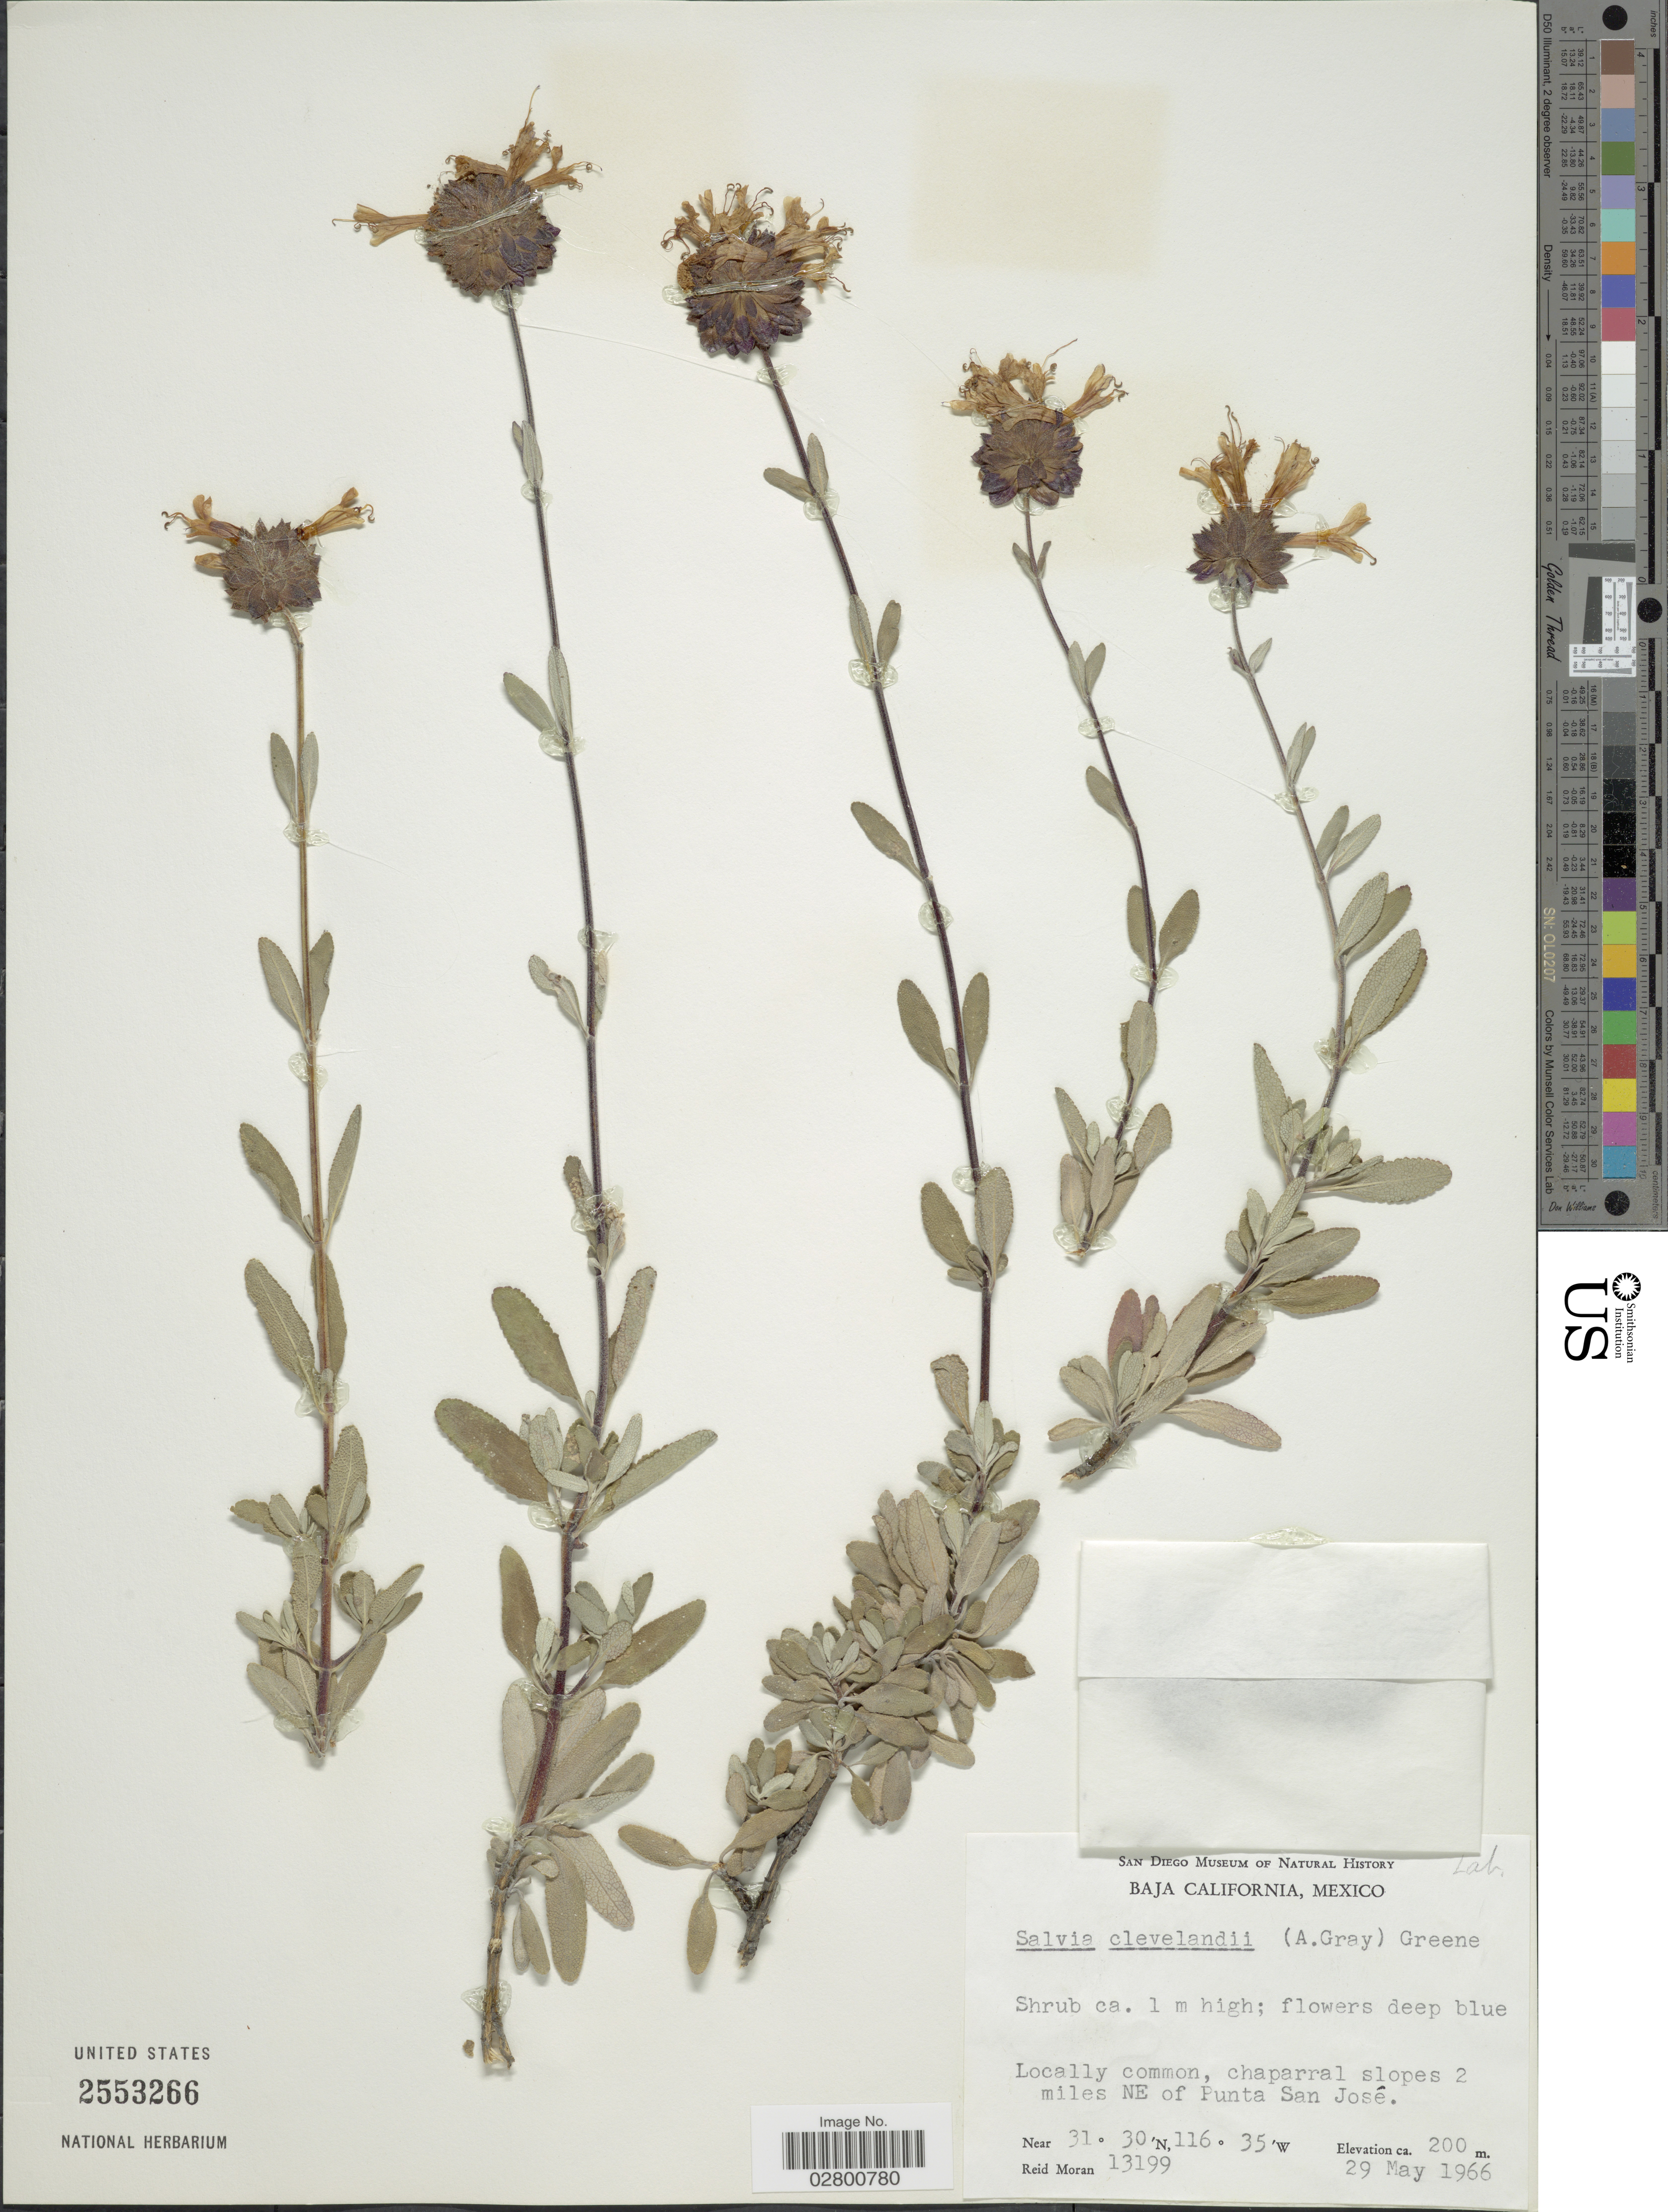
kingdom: Plantae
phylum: Tracheophyta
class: Magnoliopsida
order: Lamiales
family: Lamiaceae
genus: Salvia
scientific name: Salvia clevelandii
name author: (A. Gray) Greene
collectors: R. V. Moran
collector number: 13199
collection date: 1966-05-29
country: Mexico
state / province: Baja California Norte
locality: Chaparral slopes 2 miles NE of Punta San José.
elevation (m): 200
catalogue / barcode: US 2553266